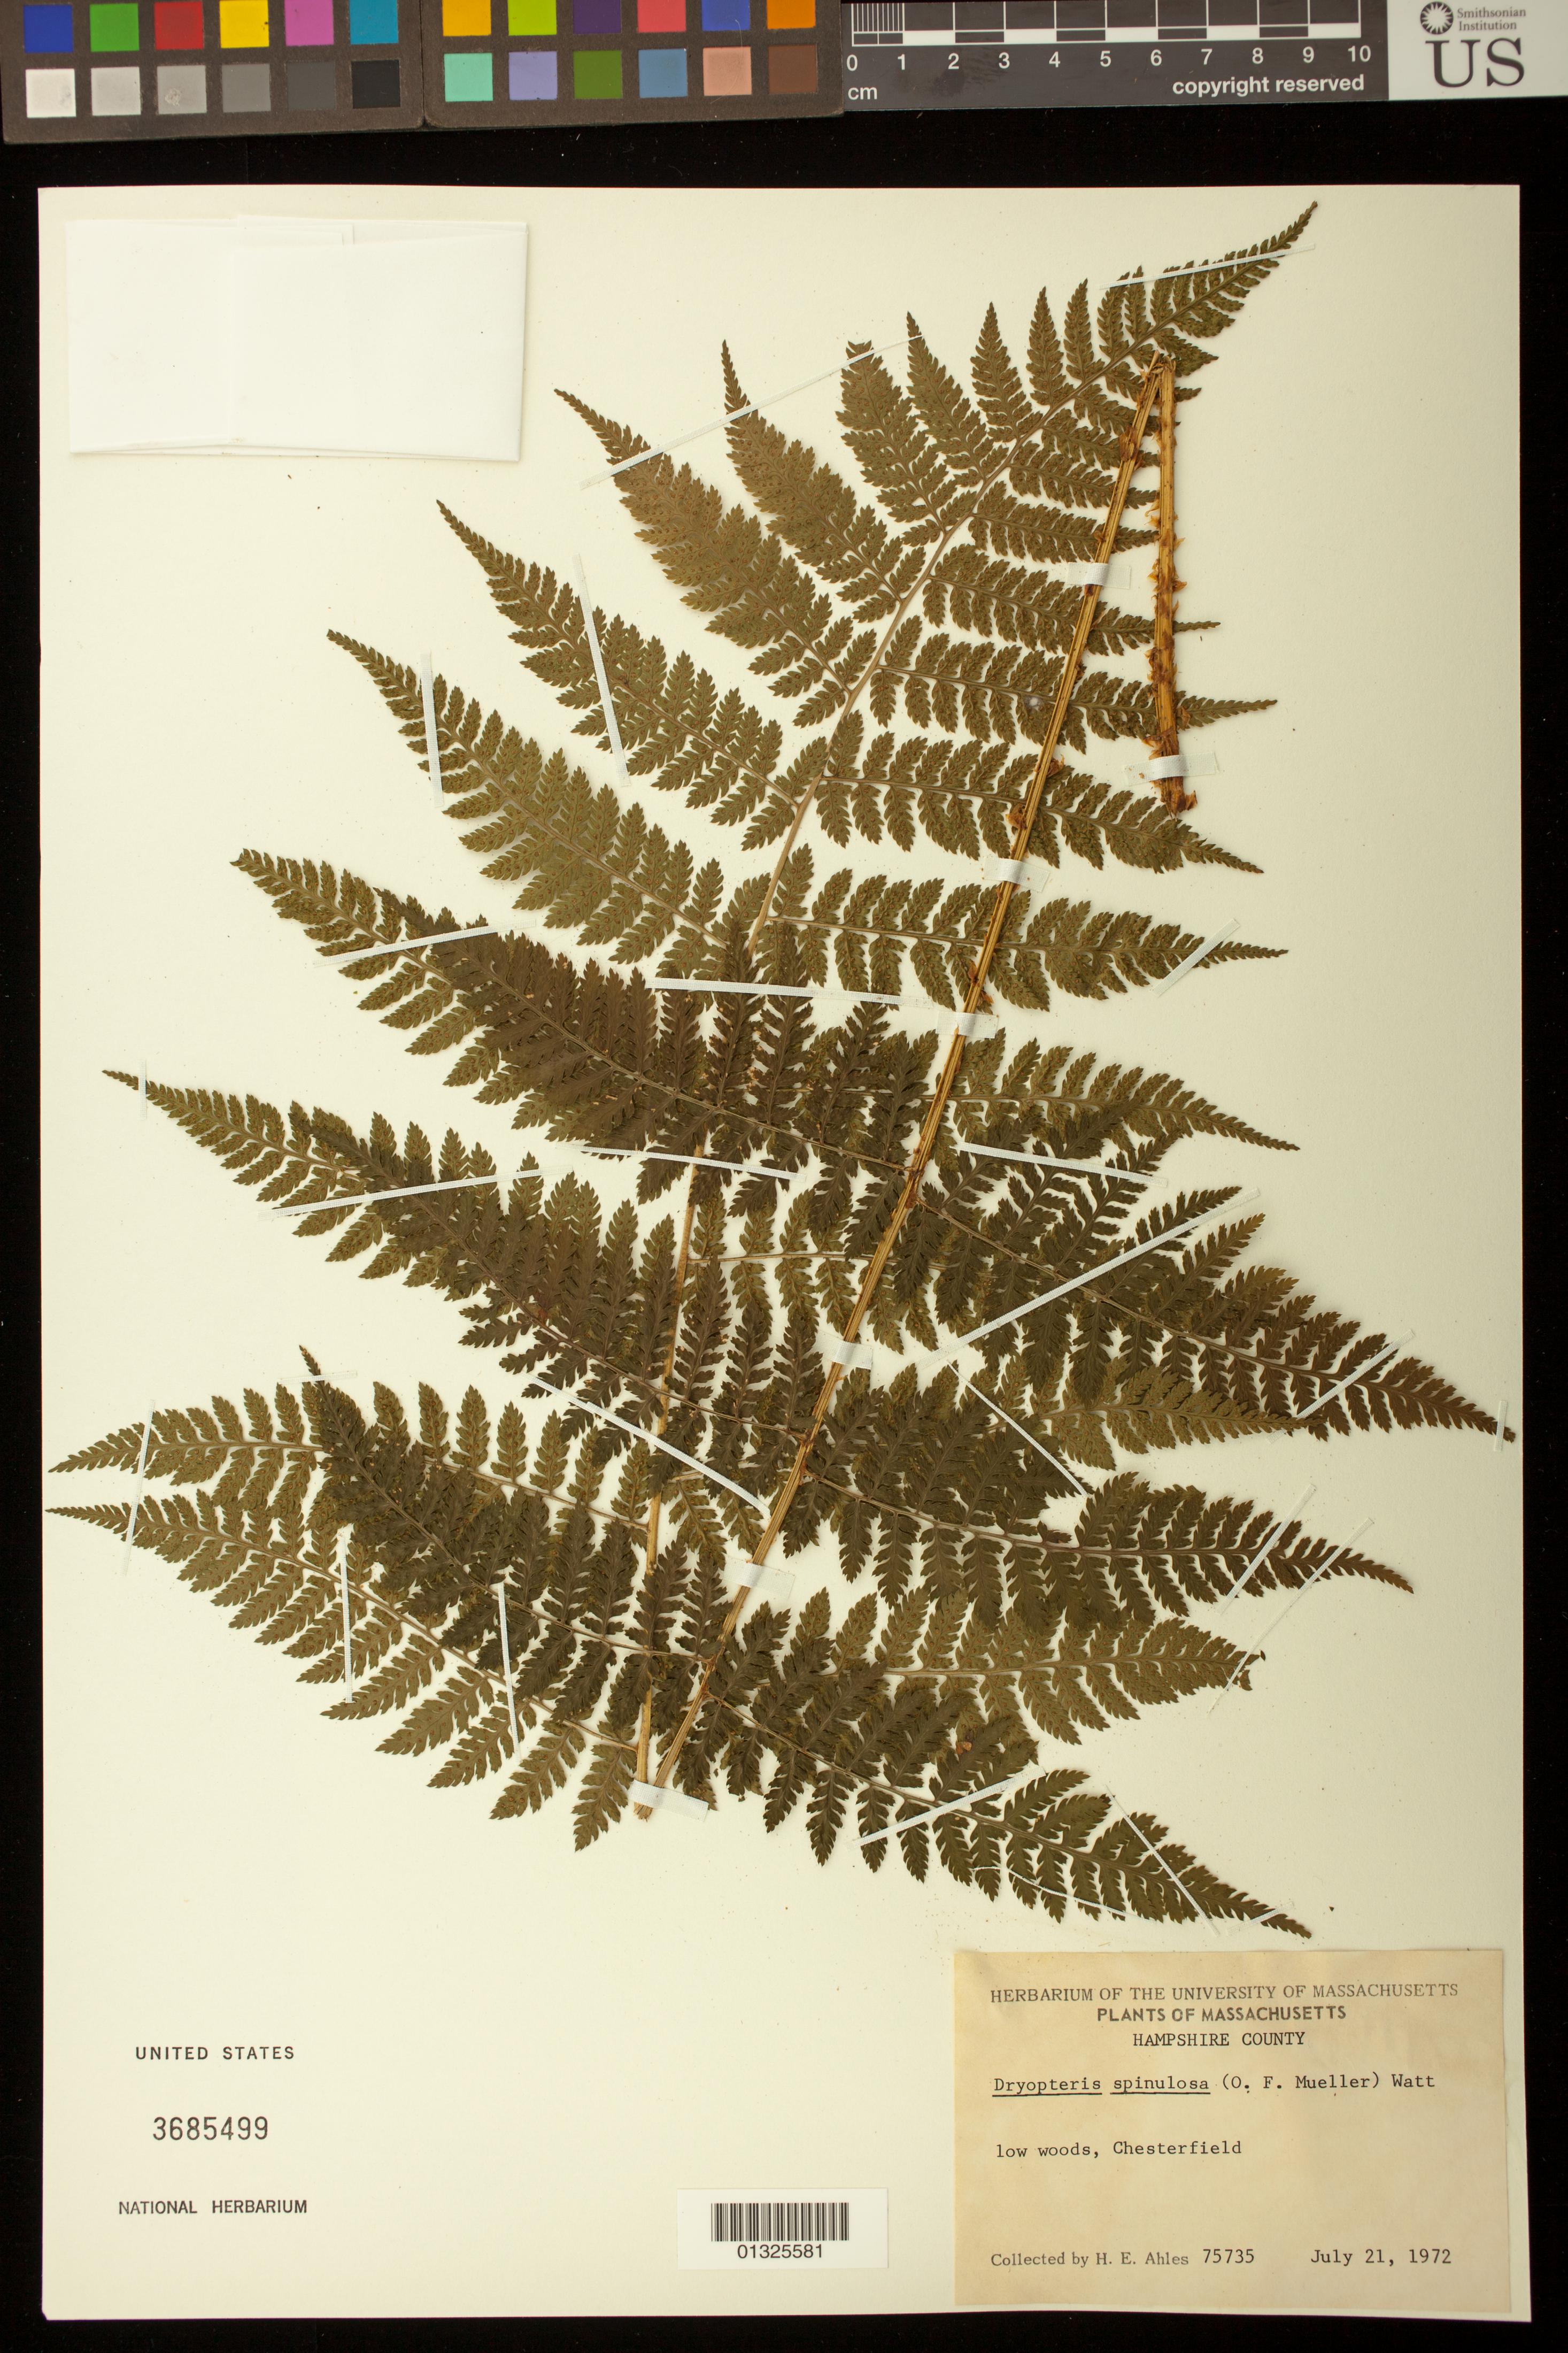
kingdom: Plantae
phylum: Tracheophyta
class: Polypodiopsida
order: Polypodiales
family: Dryopteridaceae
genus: Dryopteris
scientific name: Dryopteris spinulosa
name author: (O.F. Muell.) Watt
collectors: H. E. Ahles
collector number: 75735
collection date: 1972-07-21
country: United States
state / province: Massachusetts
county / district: Hampshire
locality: Chesterfield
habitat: low woods.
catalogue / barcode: US 3685499